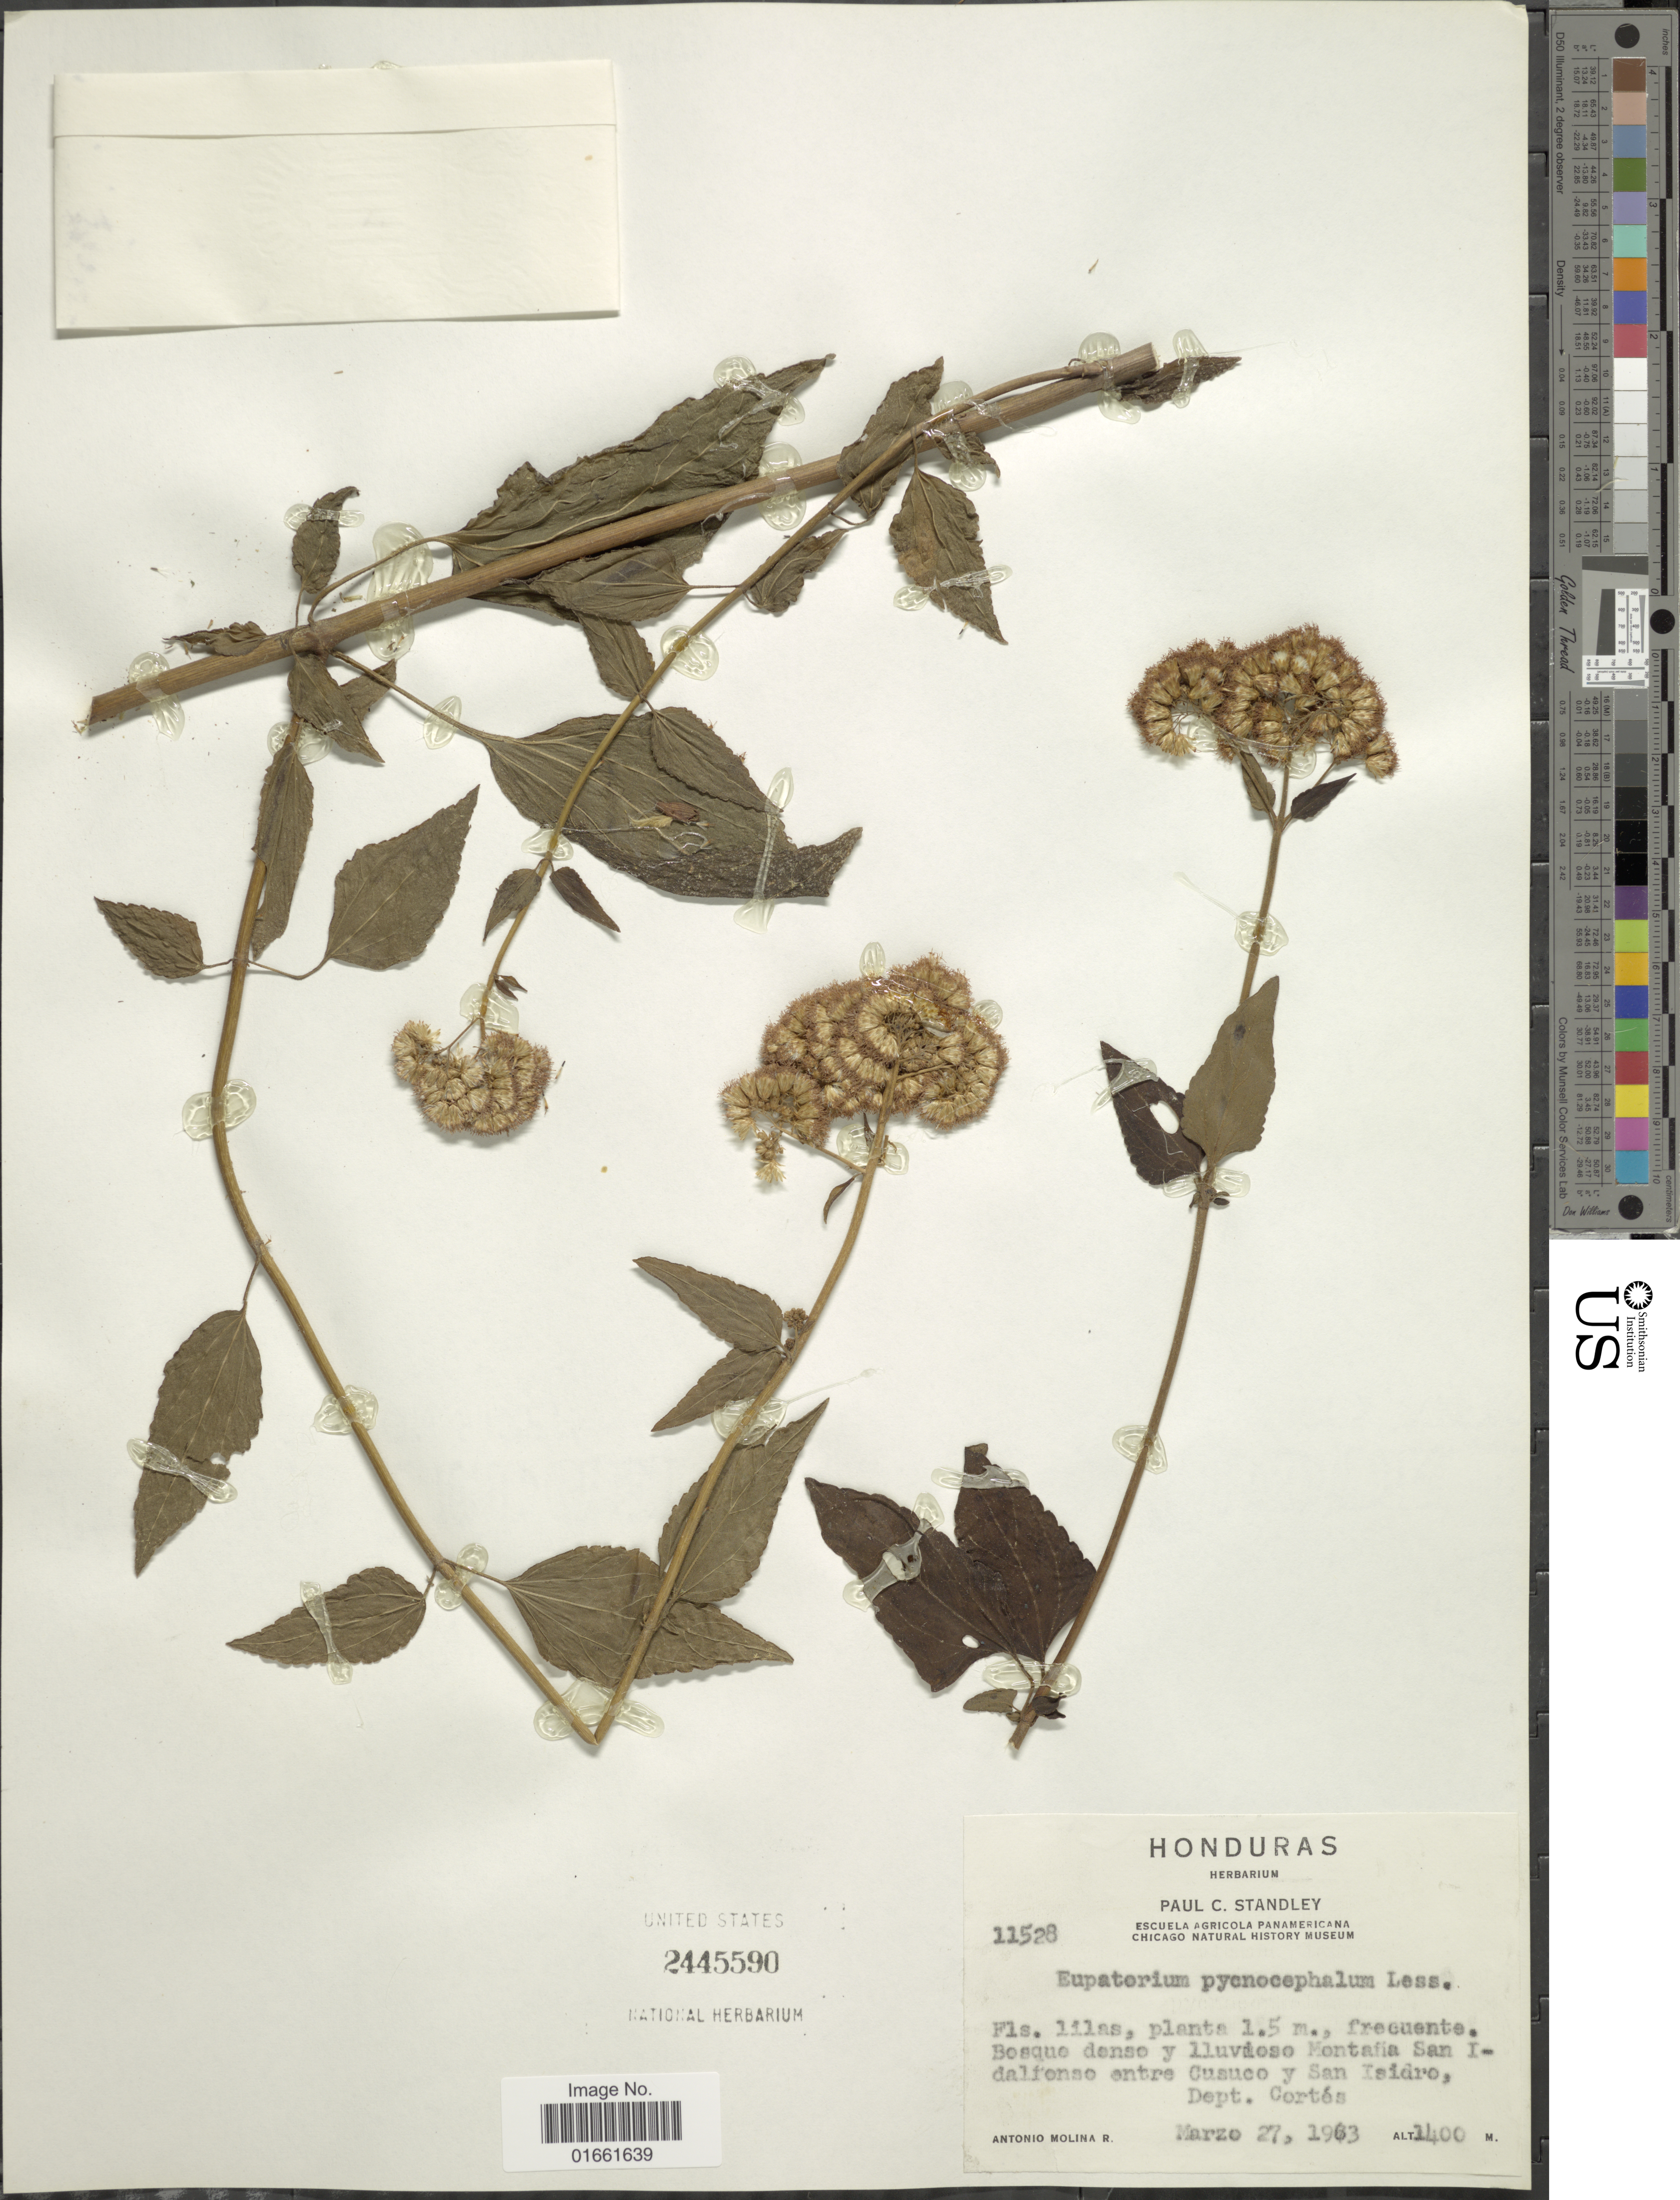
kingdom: Plantae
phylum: Tracheophyta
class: Magnoliopsida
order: Asterales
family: Asteraceae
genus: Fleischmannia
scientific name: Fleischmannia pratensis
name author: (Klatt) R.M. King & H. Rob.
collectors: A. Molina R.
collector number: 11528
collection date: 1963-03-27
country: Honduras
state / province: Cortés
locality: Bosque denso y lluvioso Montana San Idalfonso entre Cusuco y San Isidro, Dept Cortes.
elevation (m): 1400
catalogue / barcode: US 2445590